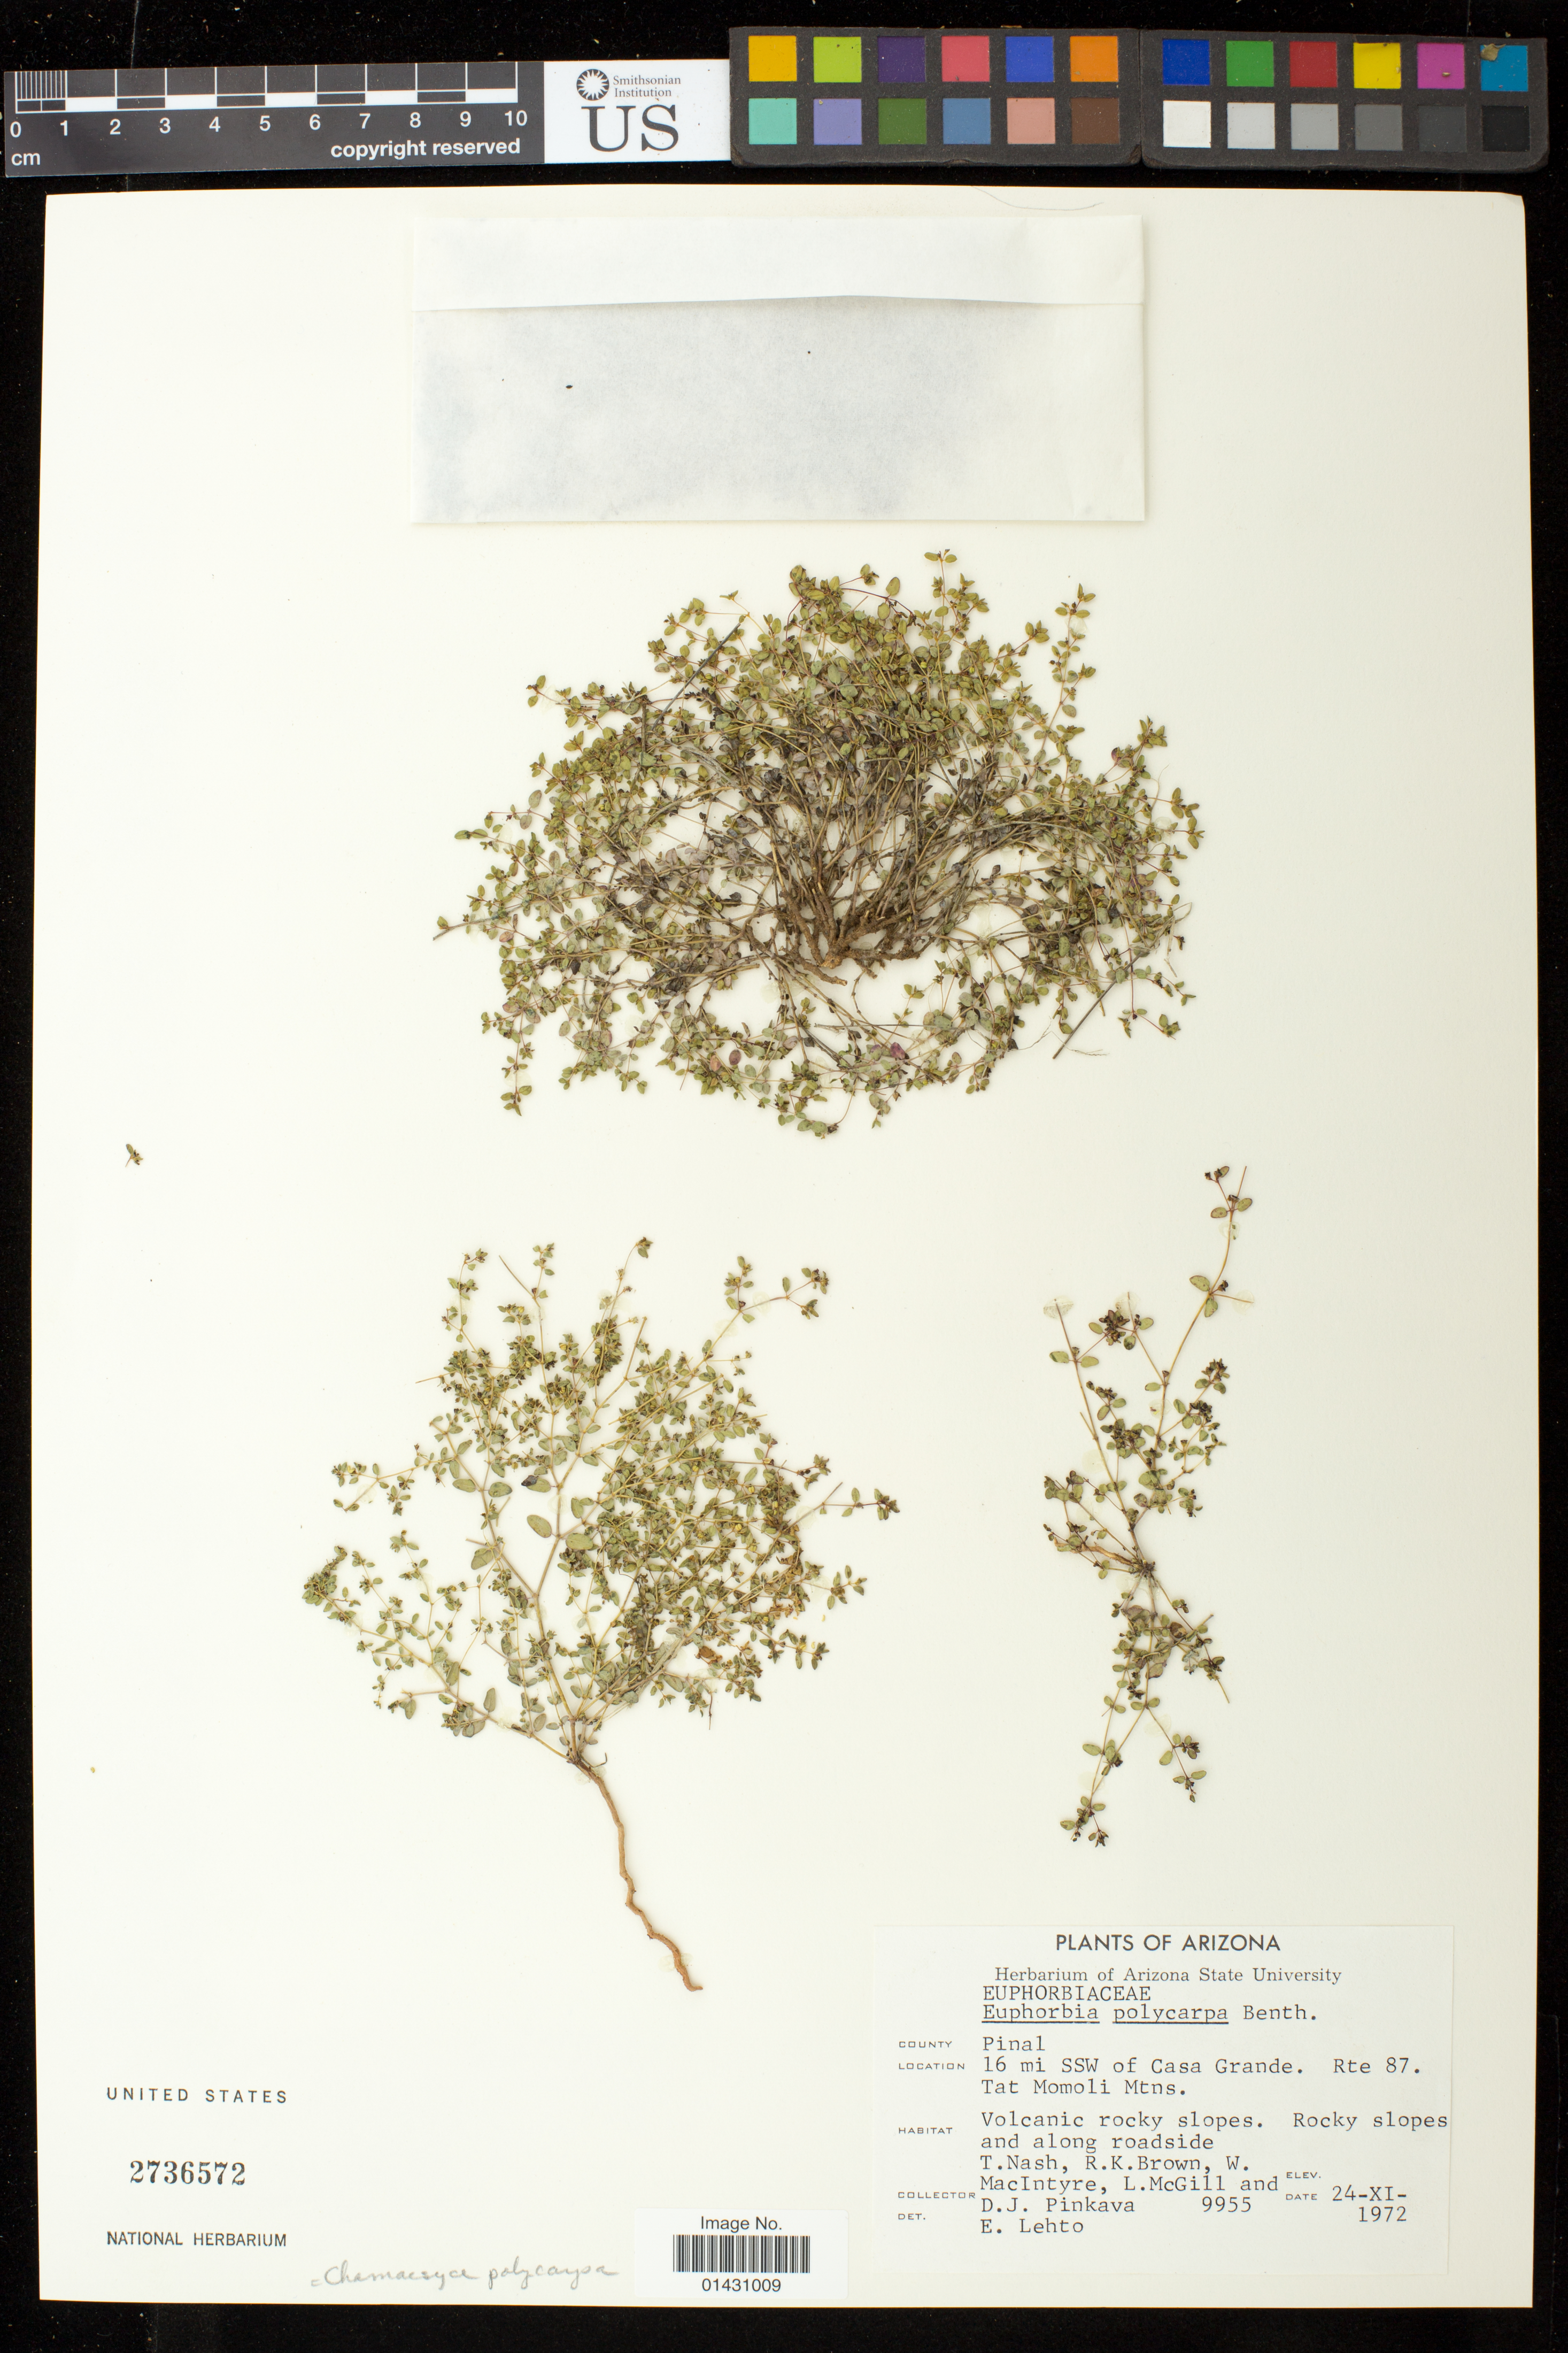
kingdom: Plantae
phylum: Tracheophyta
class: Magnoliopsida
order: Malpighiales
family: Euphorbiaceae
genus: Euphorbia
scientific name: Euphorbia polycarpa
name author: Benth.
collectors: T. Nash, R. K. Brown, W. Macintyre, L. McGill & D. J. Pinkava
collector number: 9955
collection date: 1972-11-24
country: United States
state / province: Arizona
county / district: Pinal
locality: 16 mi SSW of Casa Grande. Rte 87. Tat Momoli Mtns.;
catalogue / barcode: US 2736572